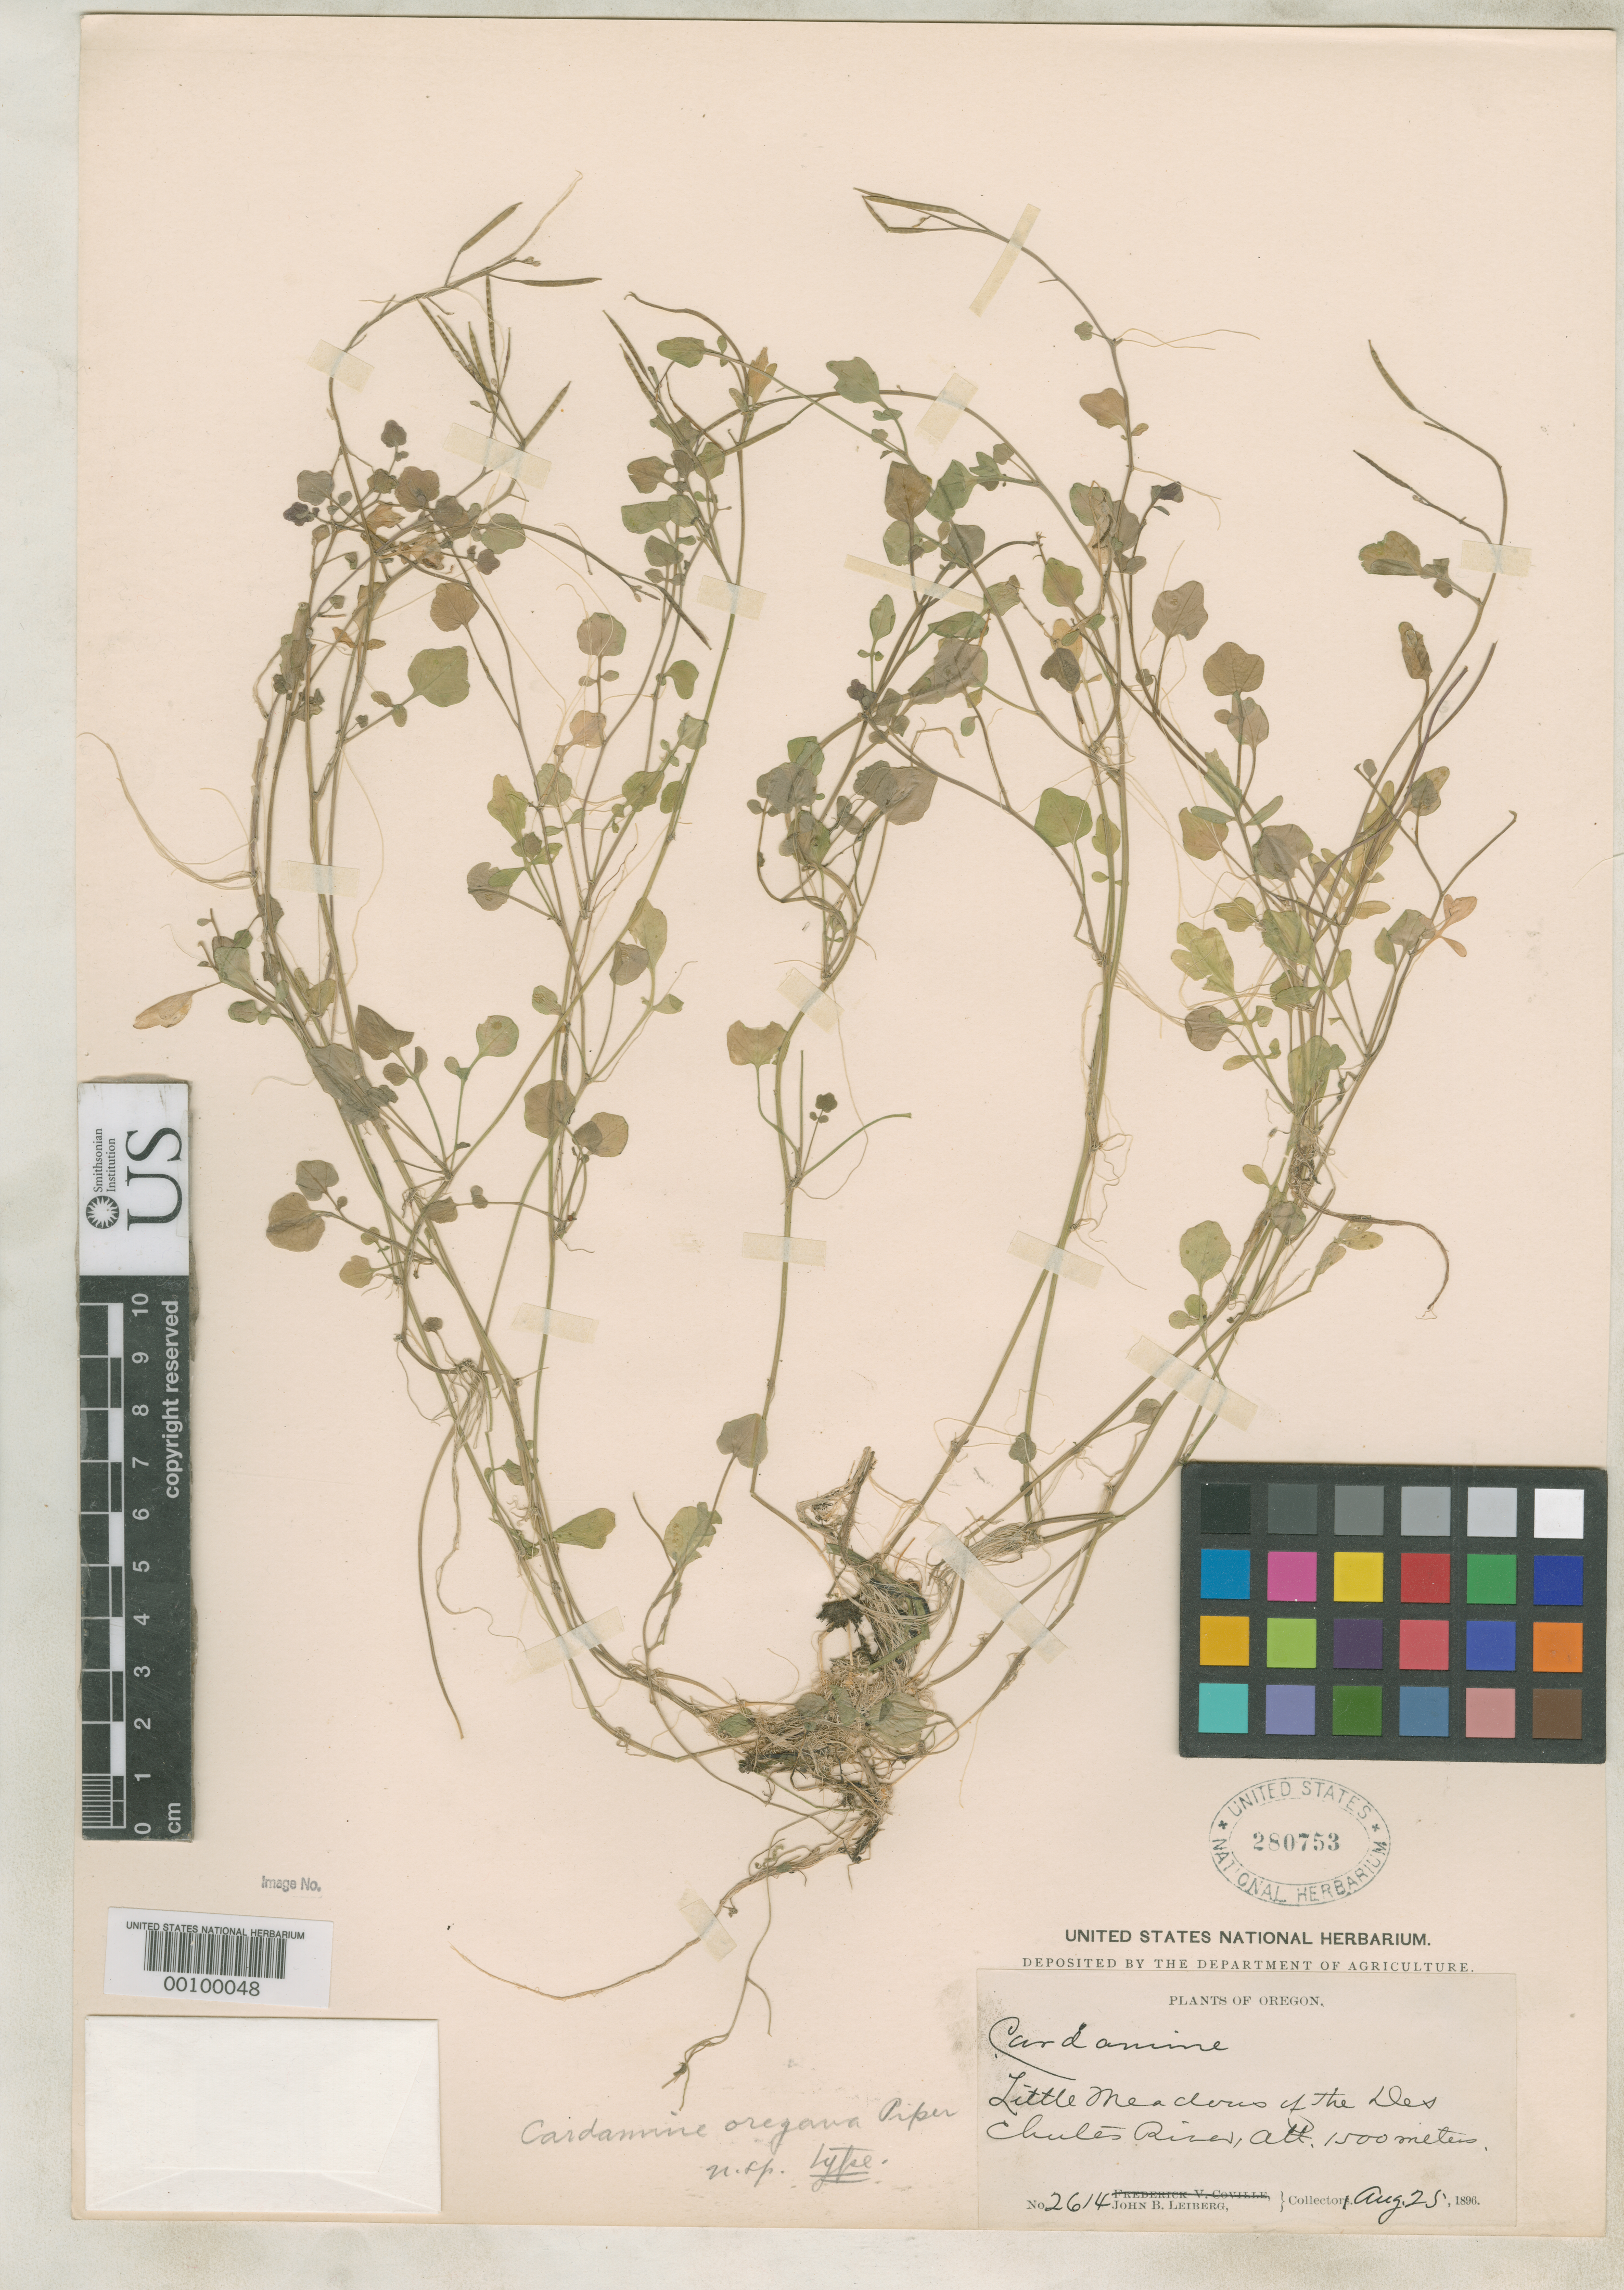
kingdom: Plantae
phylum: Tracheophyta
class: Magnoliopsida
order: Brassicales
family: Brassicaceae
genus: Cardamine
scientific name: Cardamine oregana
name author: Piper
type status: Holotype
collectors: J. Leiberg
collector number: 2614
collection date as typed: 25 Aug 1896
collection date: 1896-08-25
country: United States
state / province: Oregon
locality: Near Little Meadows of Deschutes River.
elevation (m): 1500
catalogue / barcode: US 280753